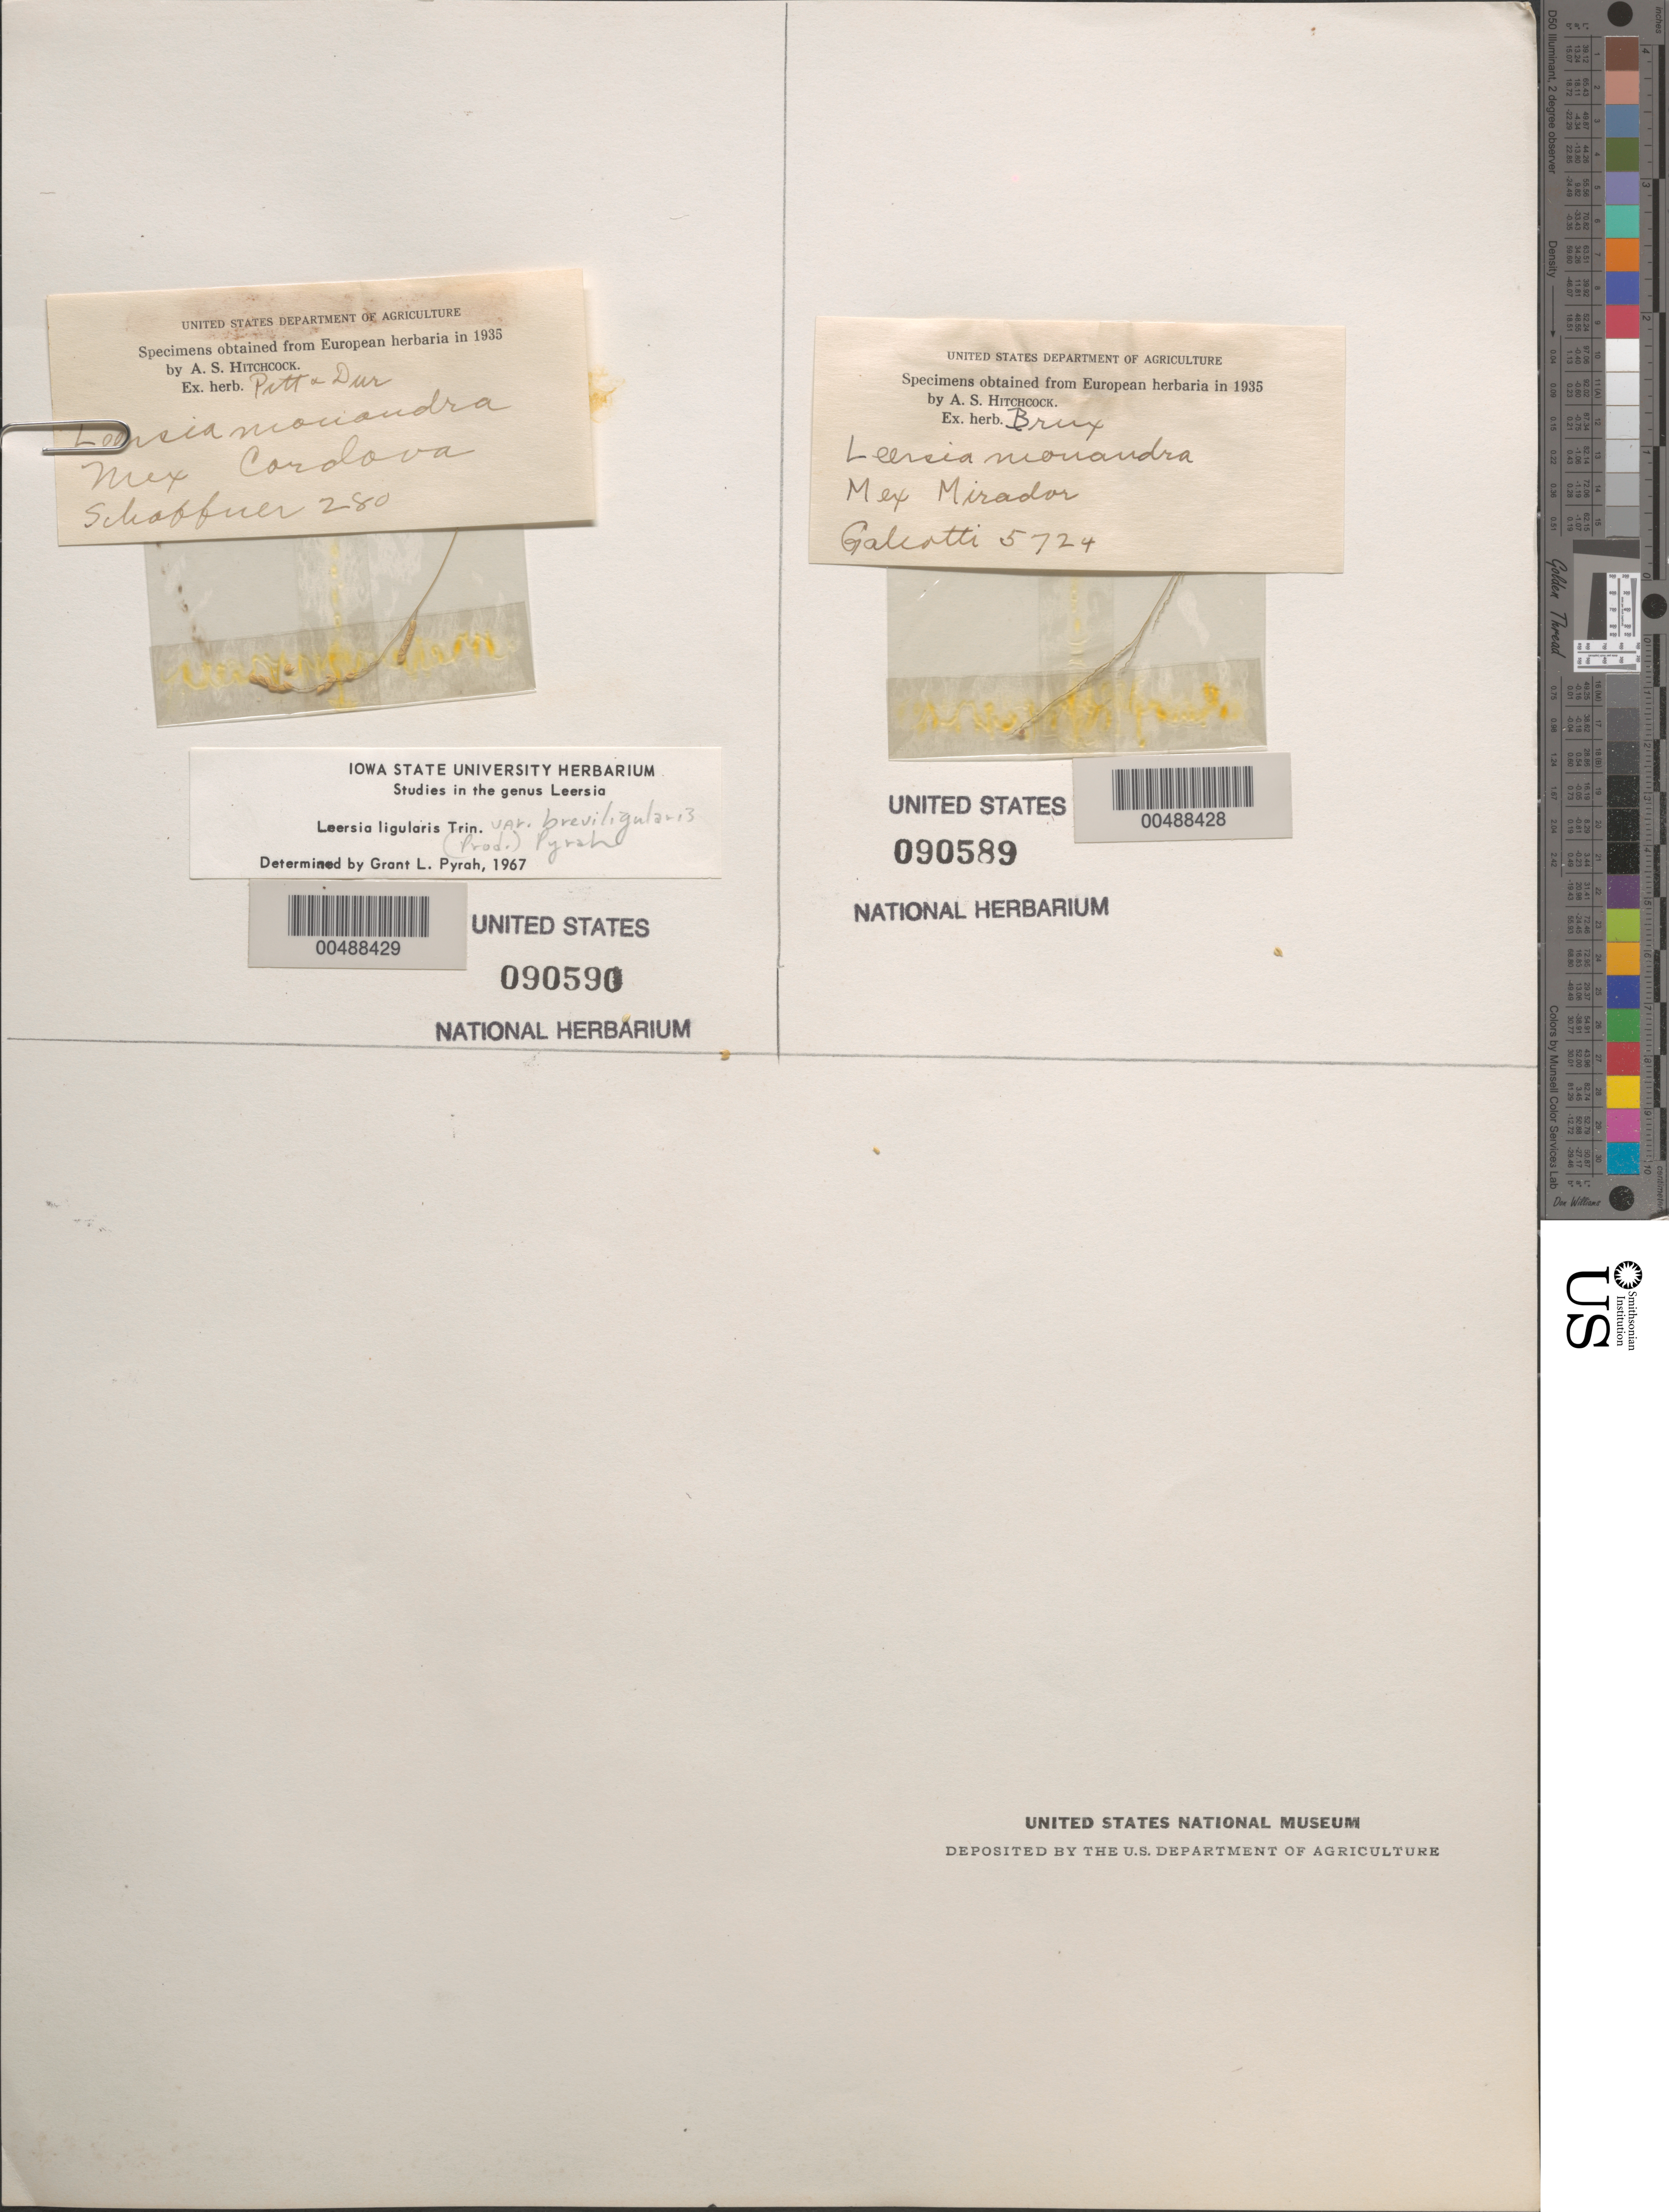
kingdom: Plantae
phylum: Tracheophyta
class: Liliopsida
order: Poales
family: Poaceae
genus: Leersia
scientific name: Leersia ligularis var. breviligularis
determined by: Pyrah, G. L.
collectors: H. G. Galeotti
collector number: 5724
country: Mexico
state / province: Veracruz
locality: Mirador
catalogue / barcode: US 90589